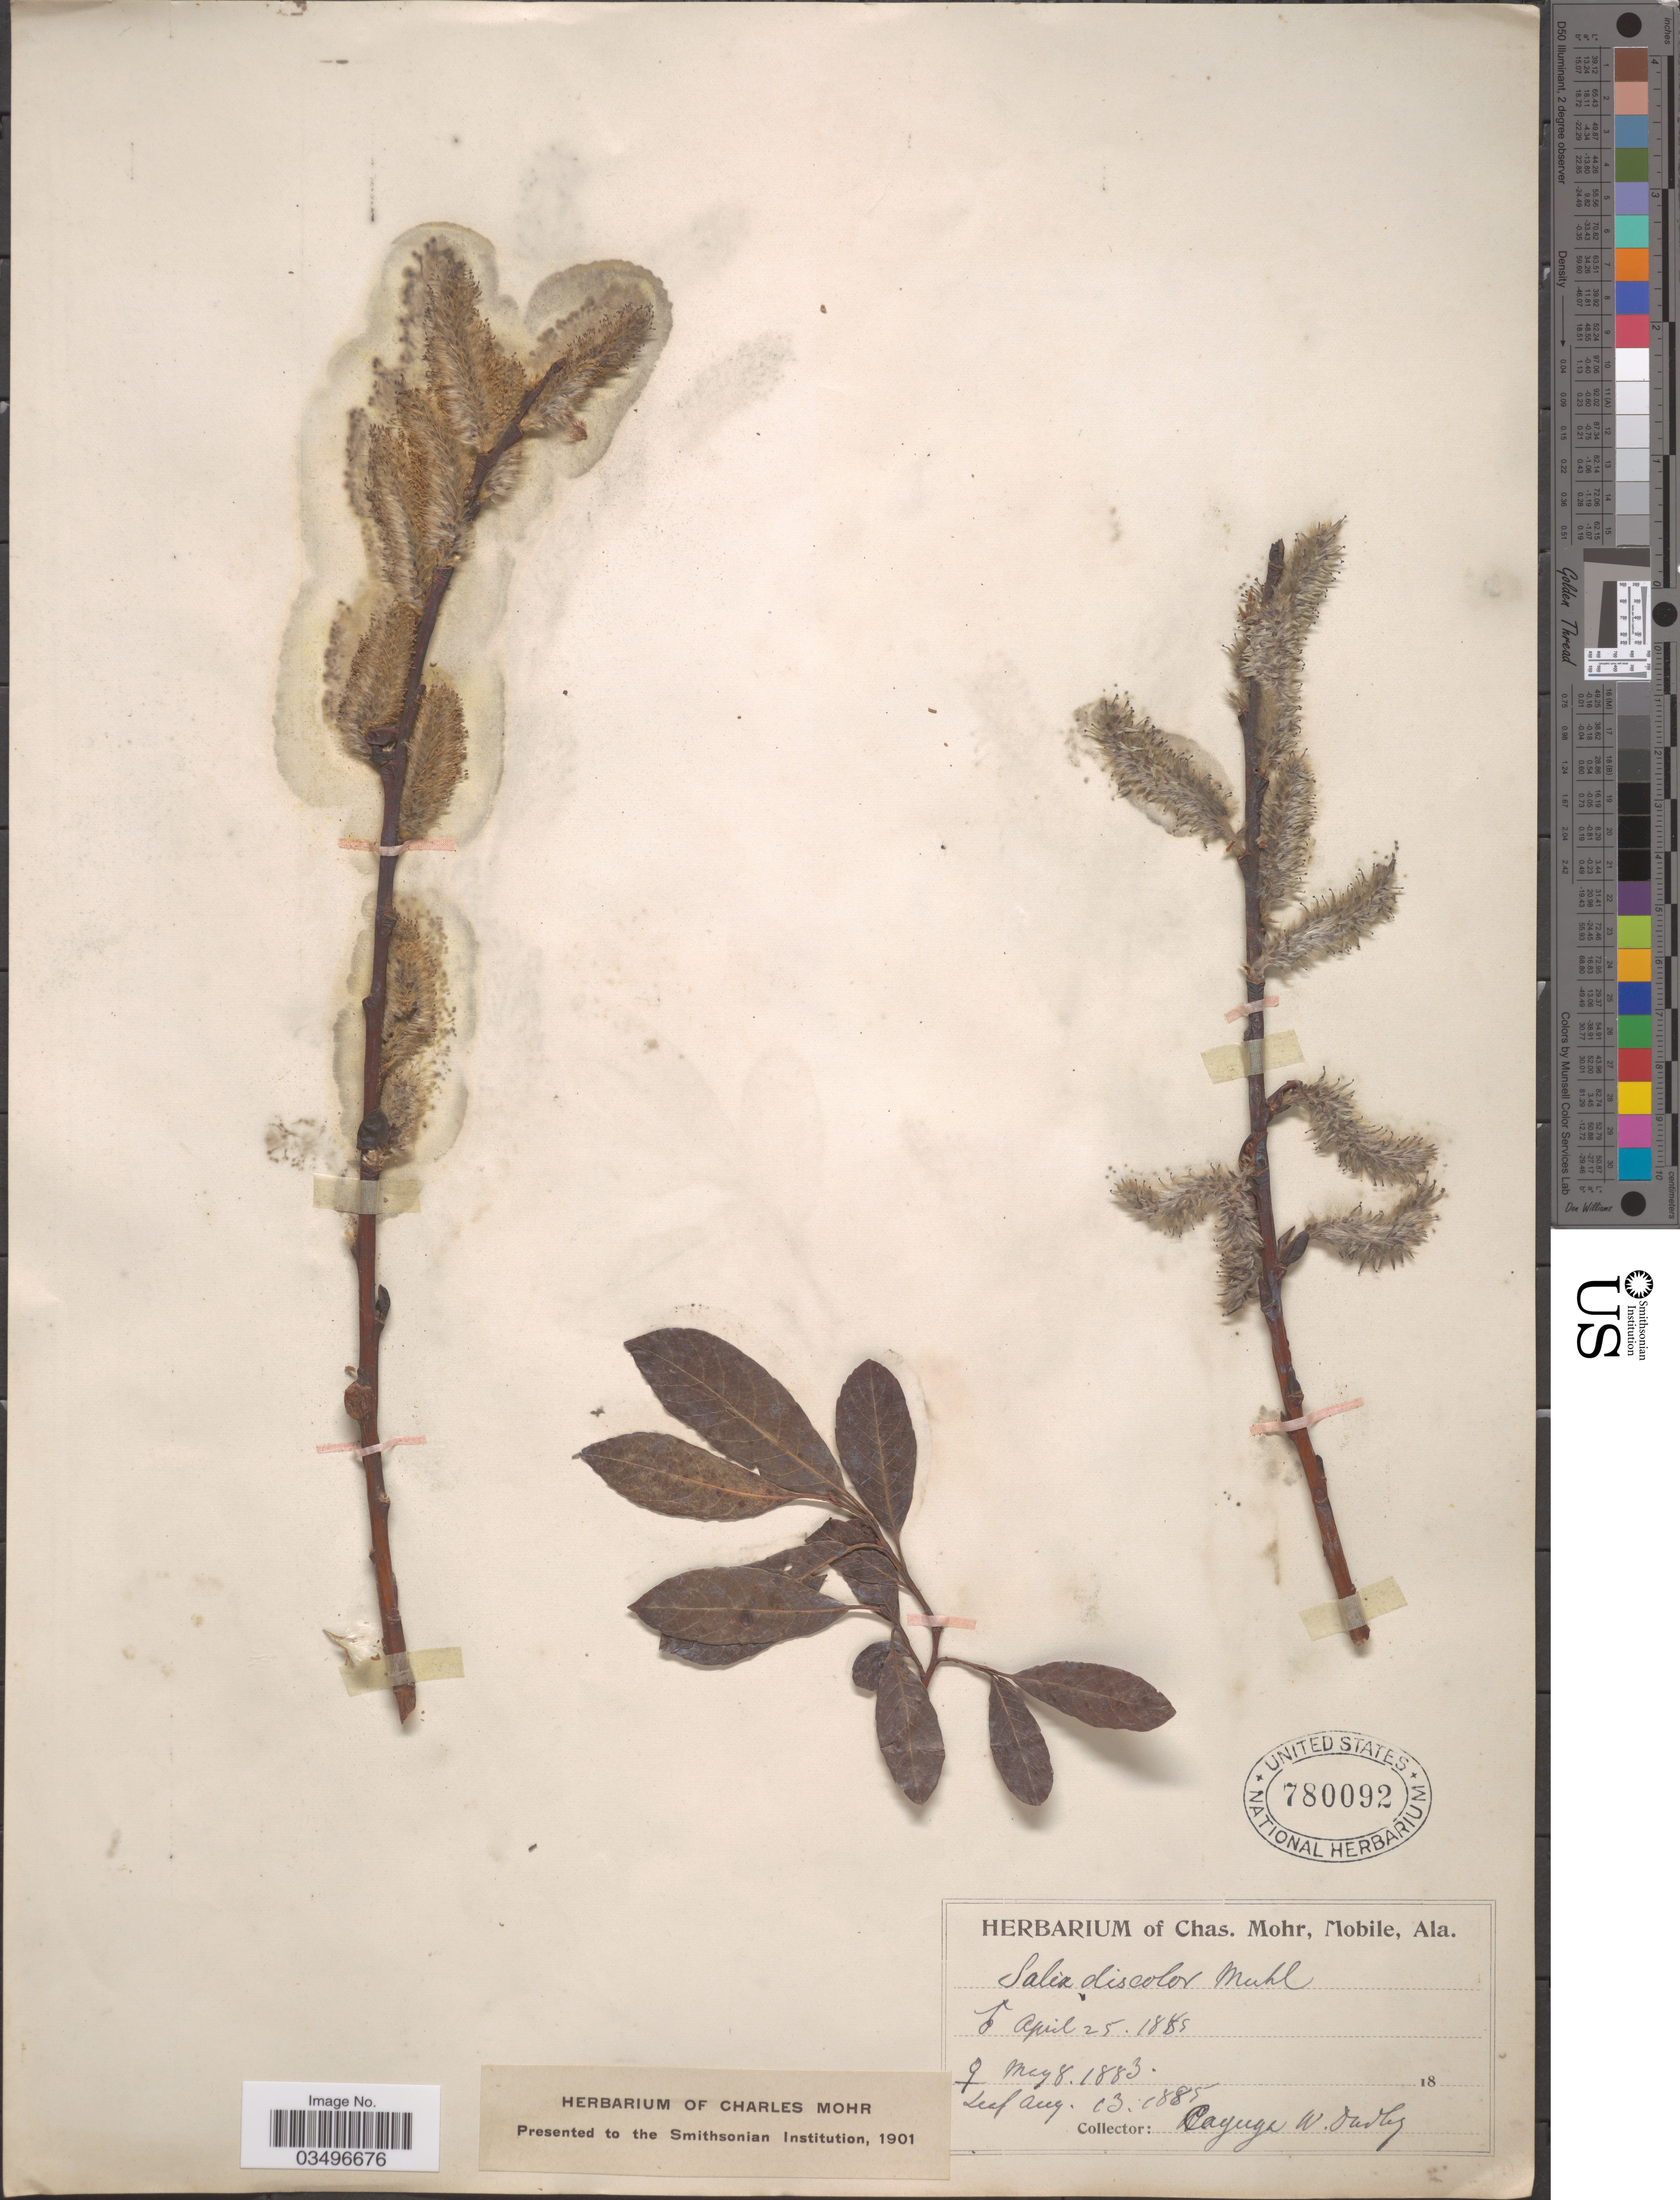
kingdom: Plantae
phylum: Tracheophyta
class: Magnoliopsida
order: Malpighiales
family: Salicaceae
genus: Salix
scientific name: Salix discolor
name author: Muhl.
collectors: W. Dudley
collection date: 1883-05-08/1885-08-13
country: United States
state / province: New York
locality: Cayuga.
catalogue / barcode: US 780092